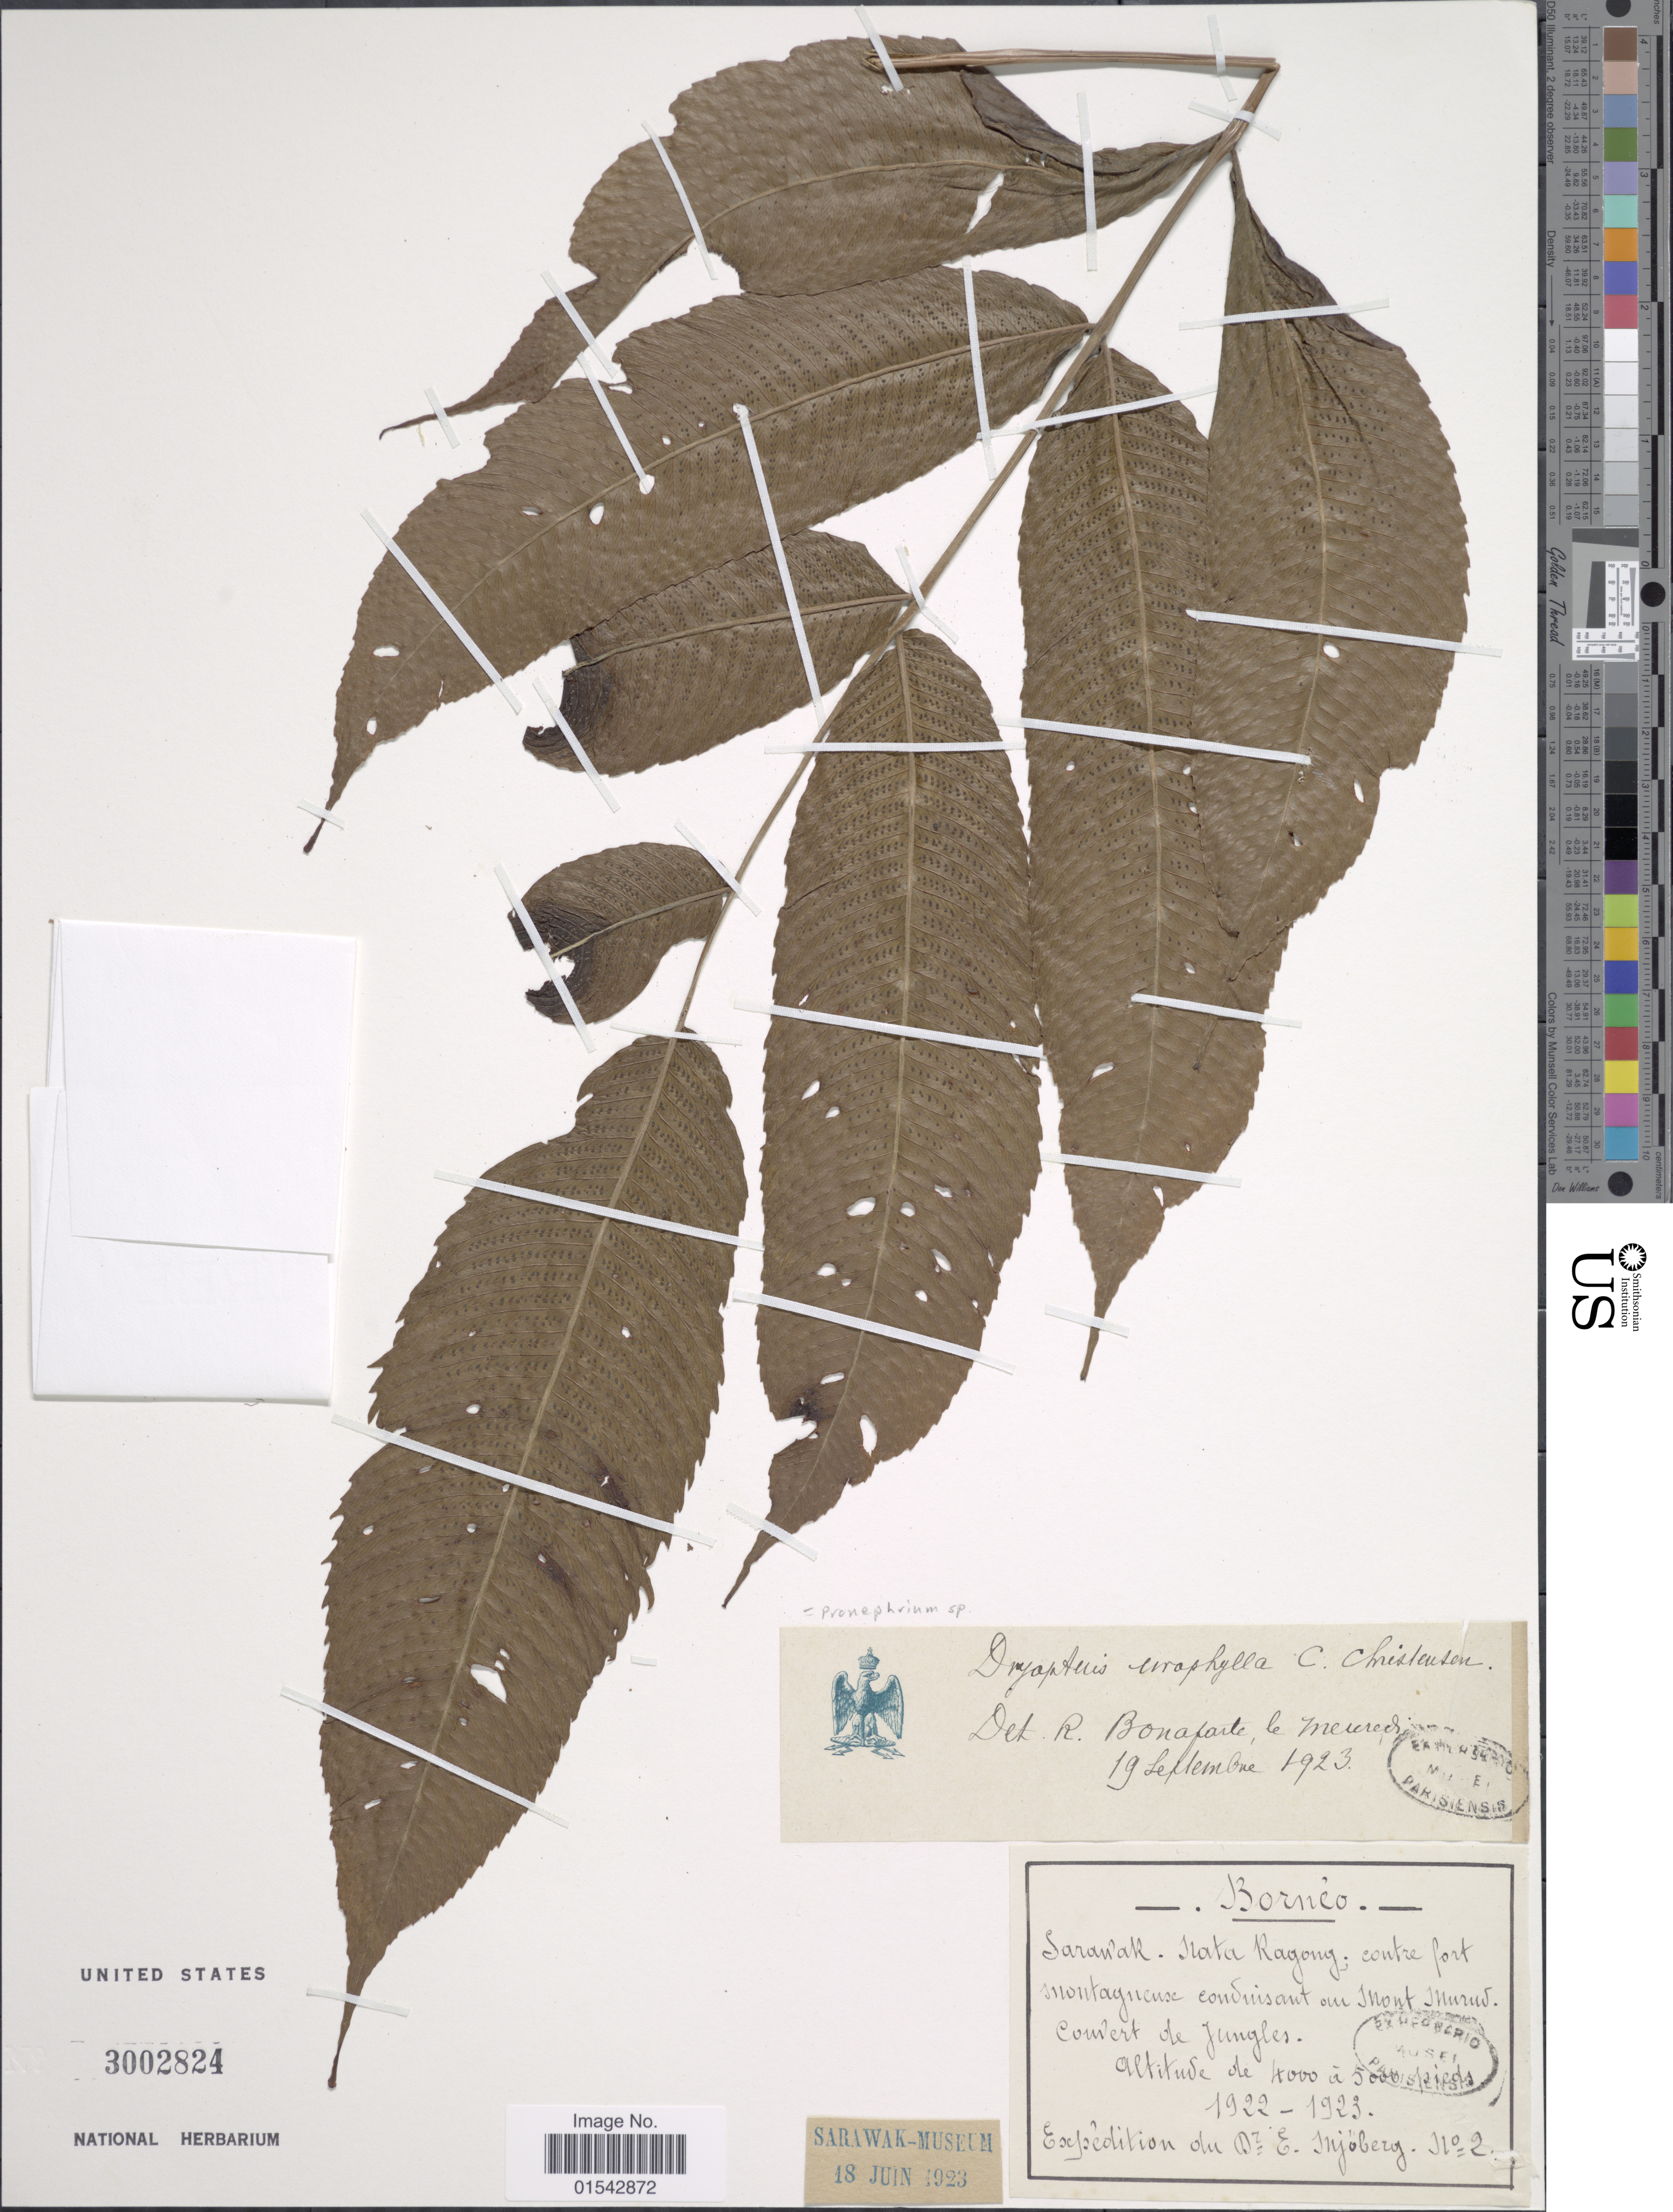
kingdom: Plantae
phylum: Tracheophyta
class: Polypodiopsida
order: Polypodiales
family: Thelypteridaceae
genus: Cyclosorus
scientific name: Cyclosorus sp.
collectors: E. Mjoberg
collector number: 2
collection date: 1922/1923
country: Malaysia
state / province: Sarawak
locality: Mata Ragong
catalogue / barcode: US 3001724